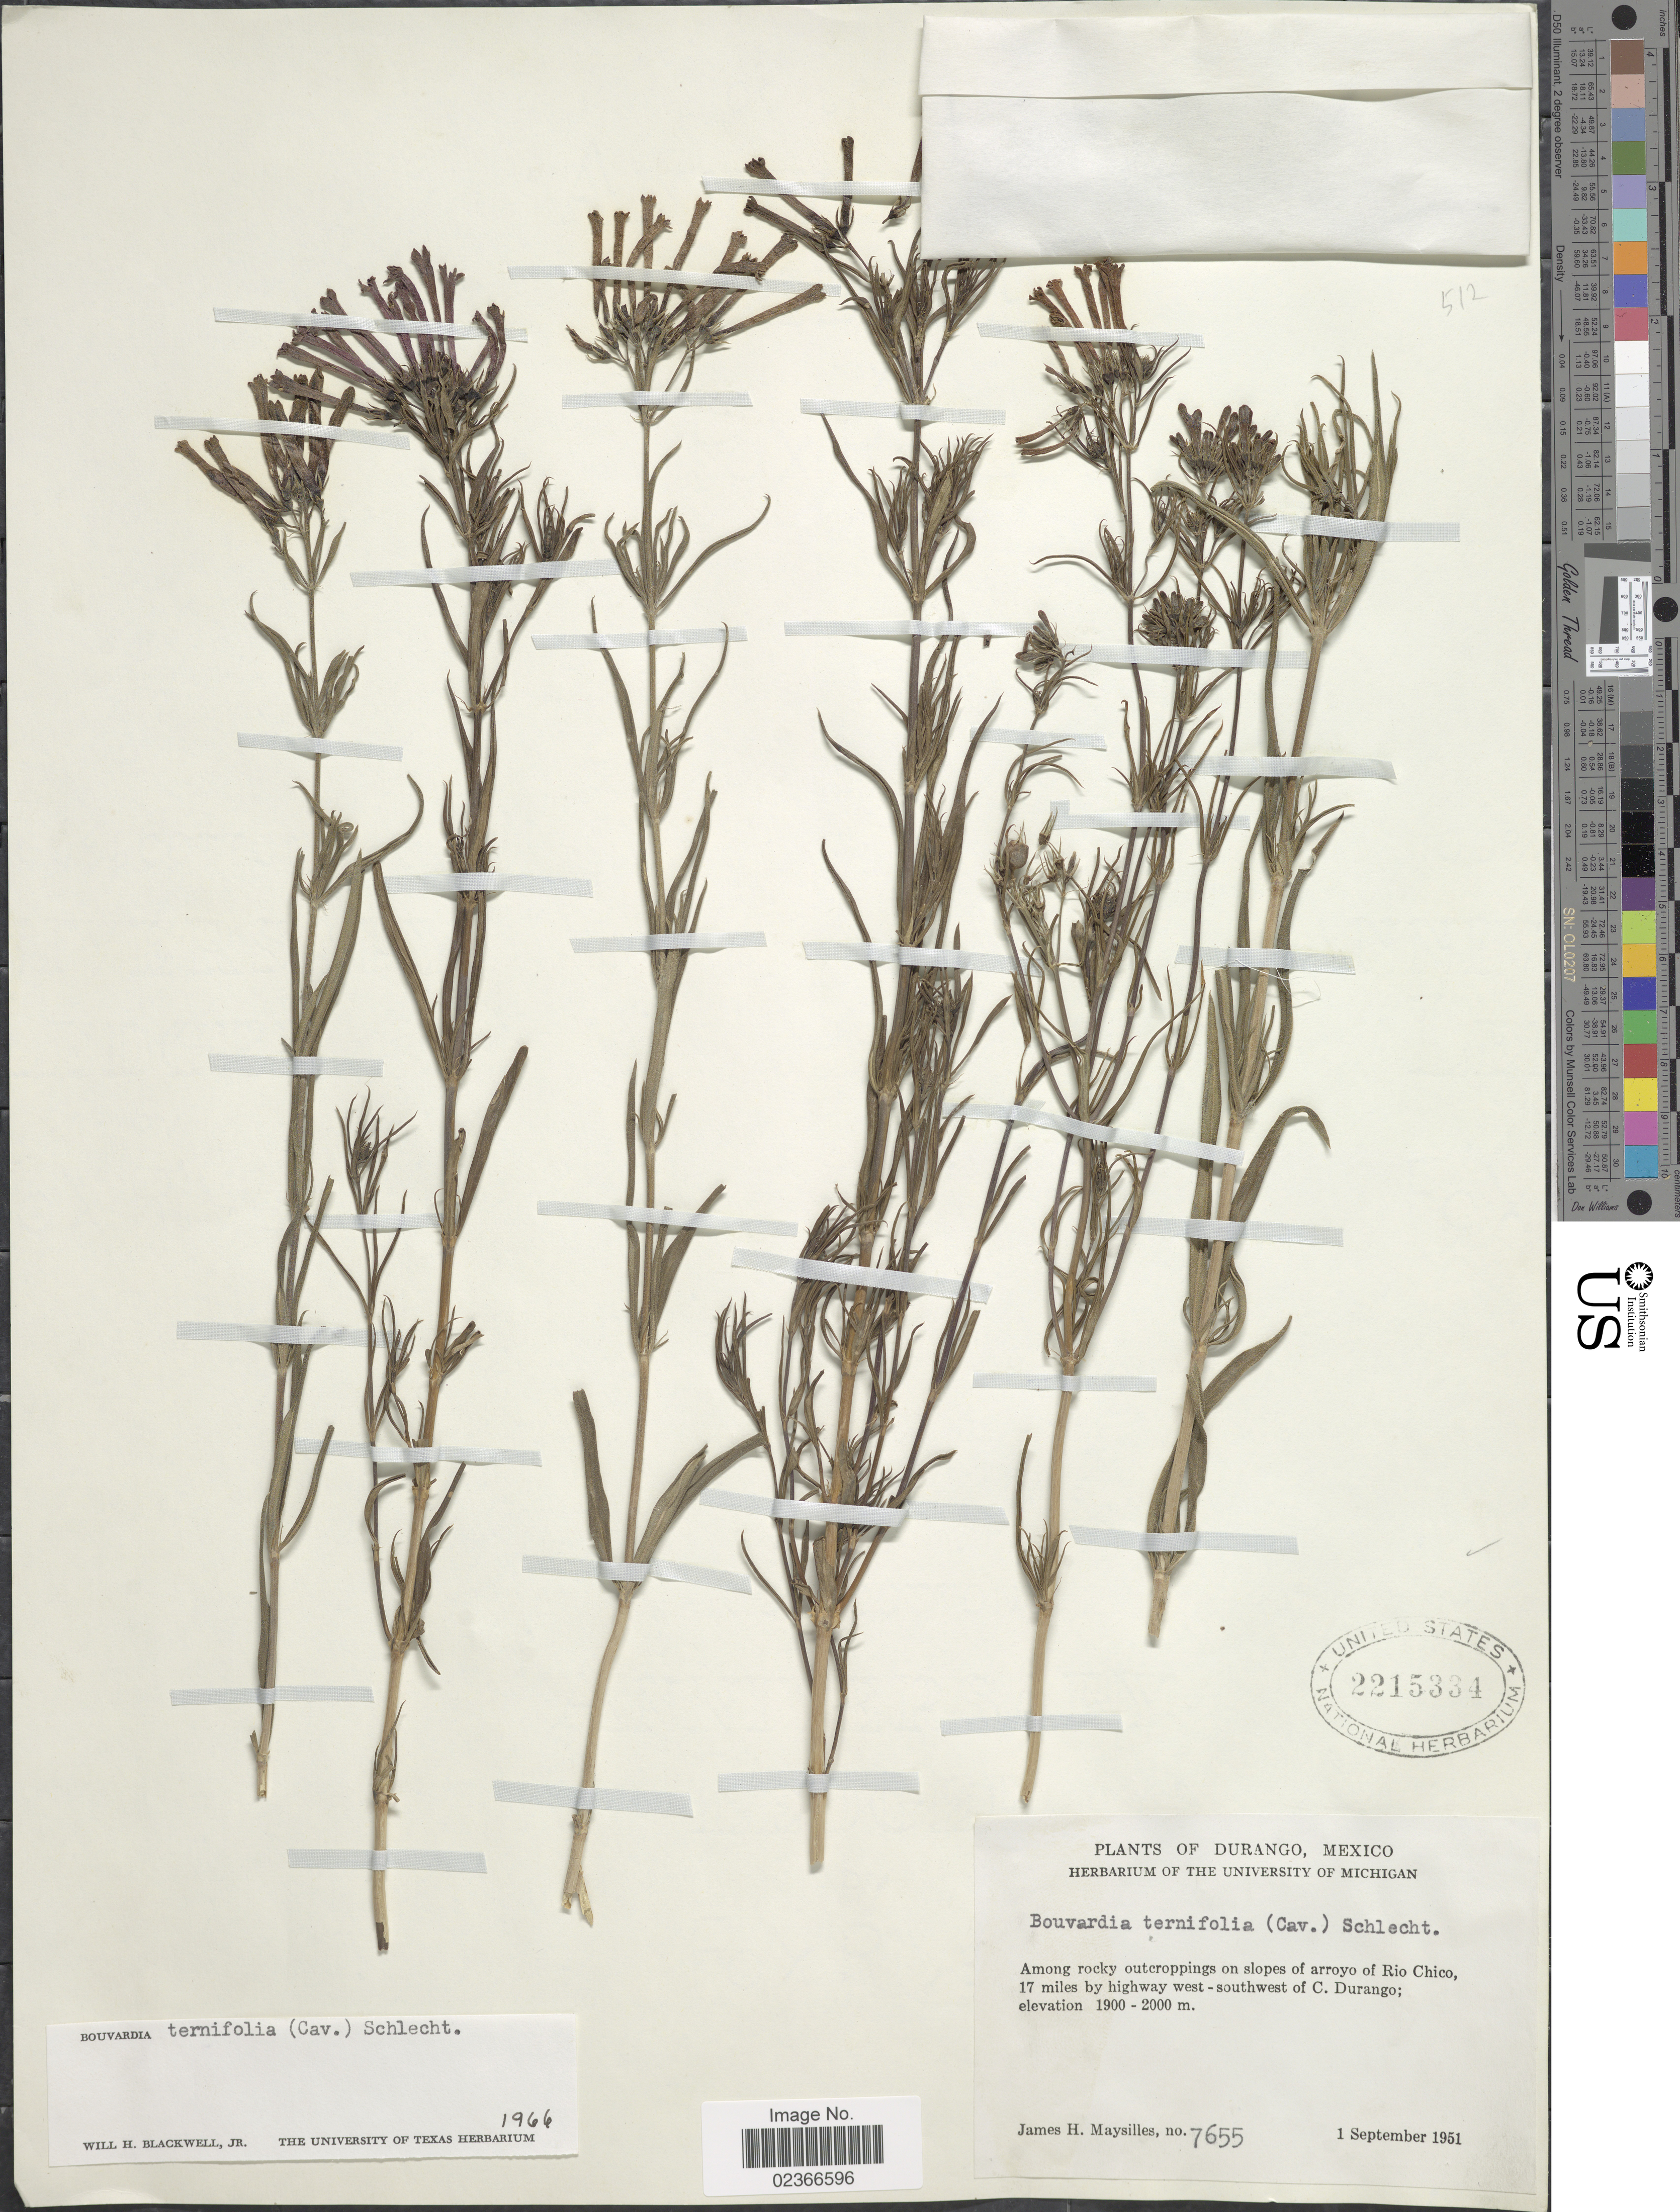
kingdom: Plantae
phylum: Tracheophyta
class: Magnoliopsida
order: Gentianales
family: Rubiaceae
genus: Bouvardia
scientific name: Bouvardia ternifolia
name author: (Cav.) Schltdl.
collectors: J. Maysilles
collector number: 7655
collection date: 1951-09-01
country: Mexico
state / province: Durango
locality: Among rocky outcroppings on slopes of arroyo of Rio Chico, 17 miles by highway west-southwest of C. Durango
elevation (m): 1900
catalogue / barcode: US 2215334